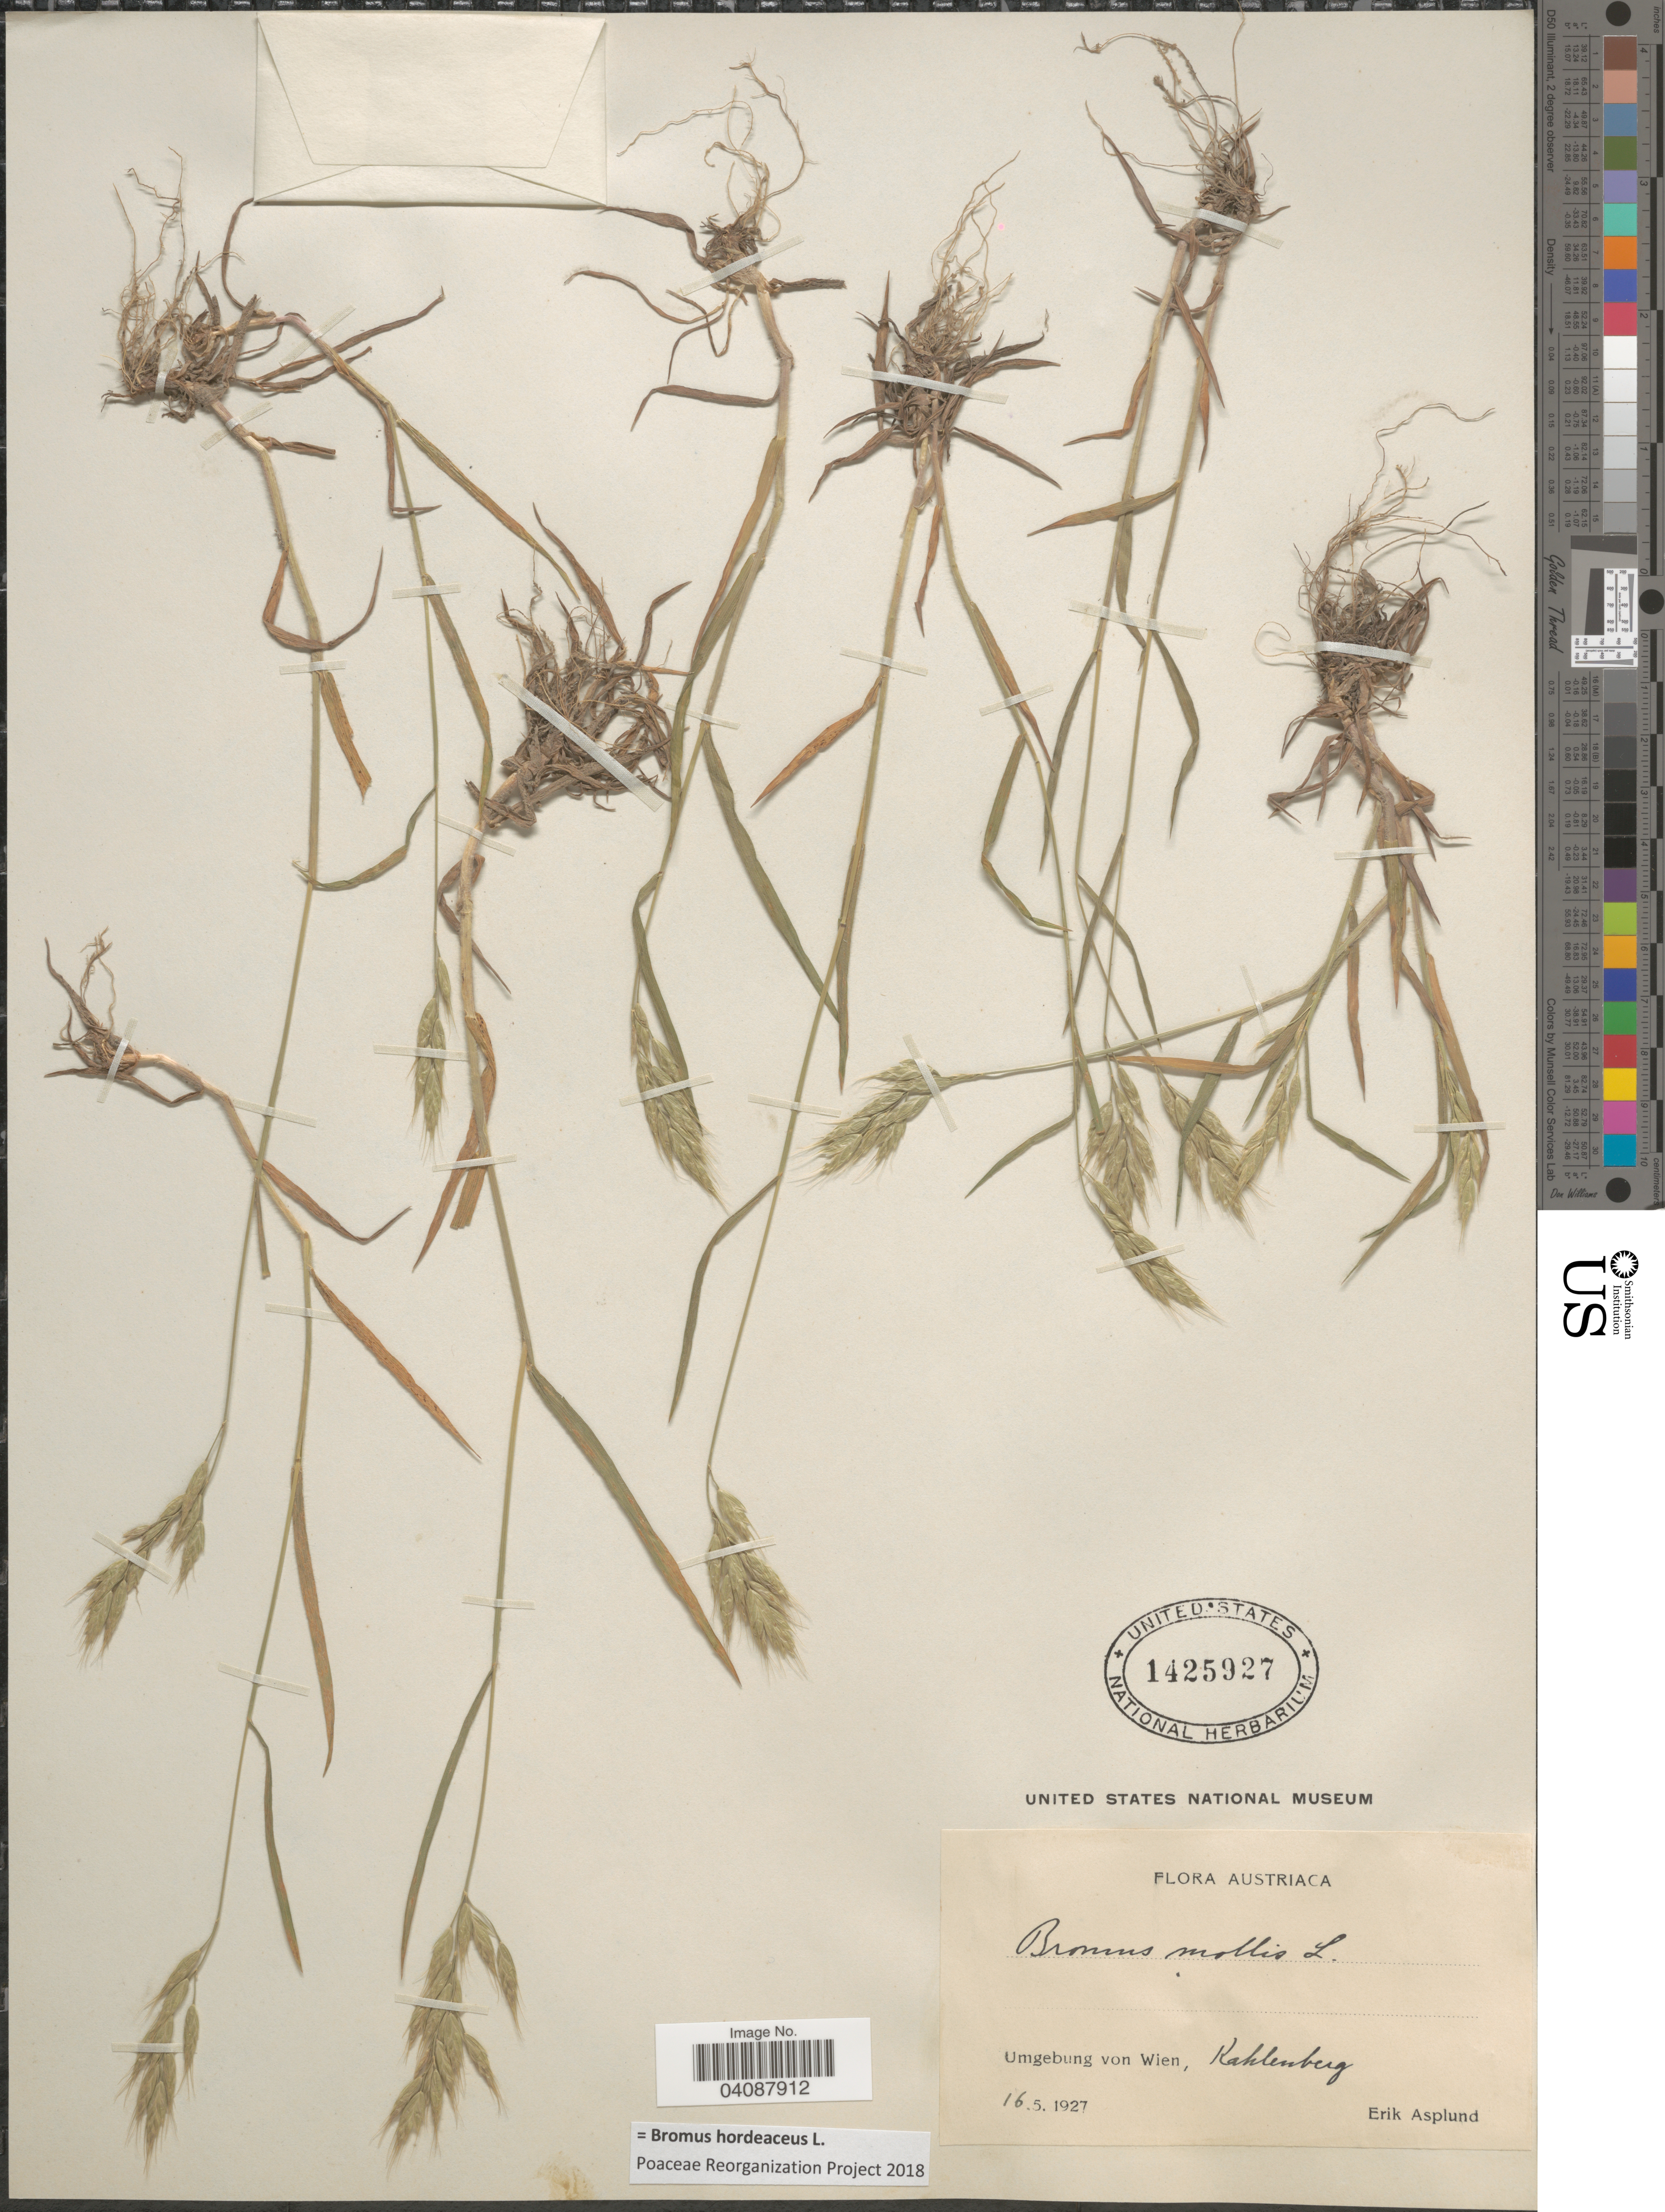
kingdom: Plantae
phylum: Tracheophyta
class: Liliopsida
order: Poales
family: Poaceae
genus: Bromus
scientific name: Bromus hordeaceus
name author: L.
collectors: E. Asplund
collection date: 1927-05-16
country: Austria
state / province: Wien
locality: Austriaca. Umgebung von Wien, Kahlenberg.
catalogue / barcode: US 1425927